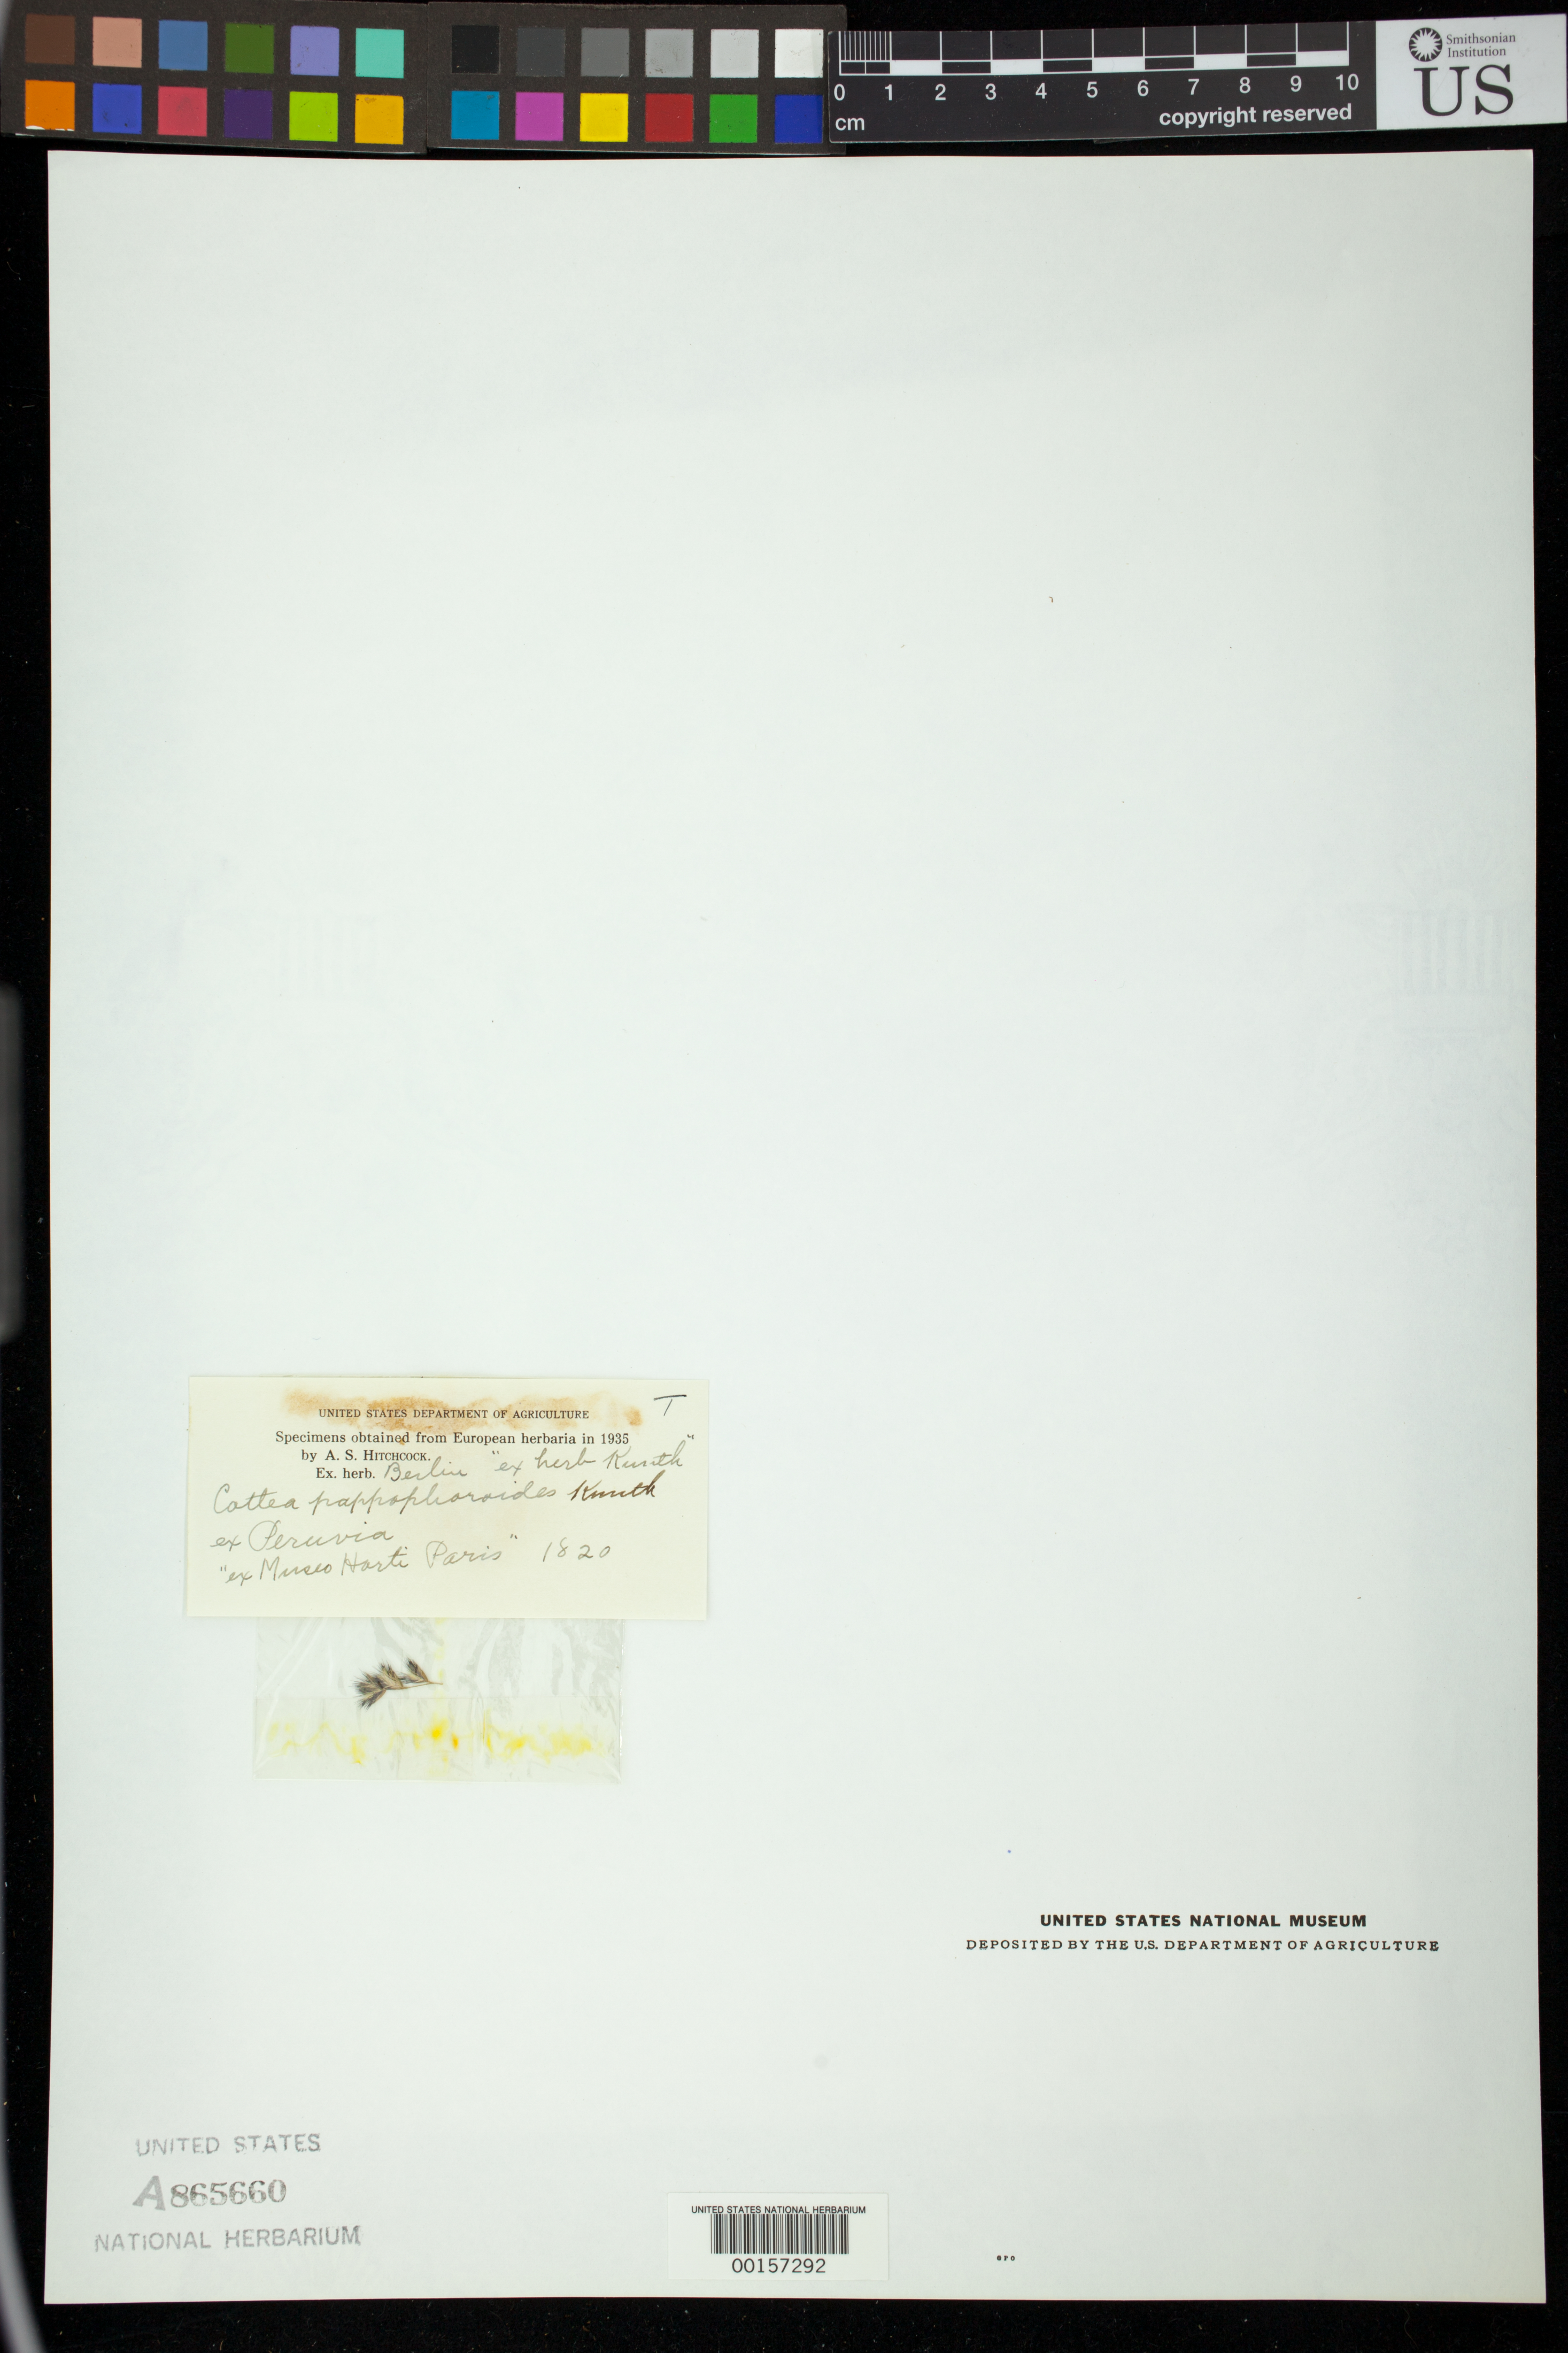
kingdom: Plantae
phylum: Tracheophyta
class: Liliopsida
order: Poales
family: Poaceae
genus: Cottea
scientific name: Cottea pappophoroides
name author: Kunth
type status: Type Fragment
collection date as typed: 1820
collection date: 1820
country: Peru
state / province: San Martín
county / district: Mariscal Cáceres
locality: Rio Huallaga, margen Derecha del; Balsa Probana; dtto. Tocache Nuevo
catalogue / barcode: US 865660A